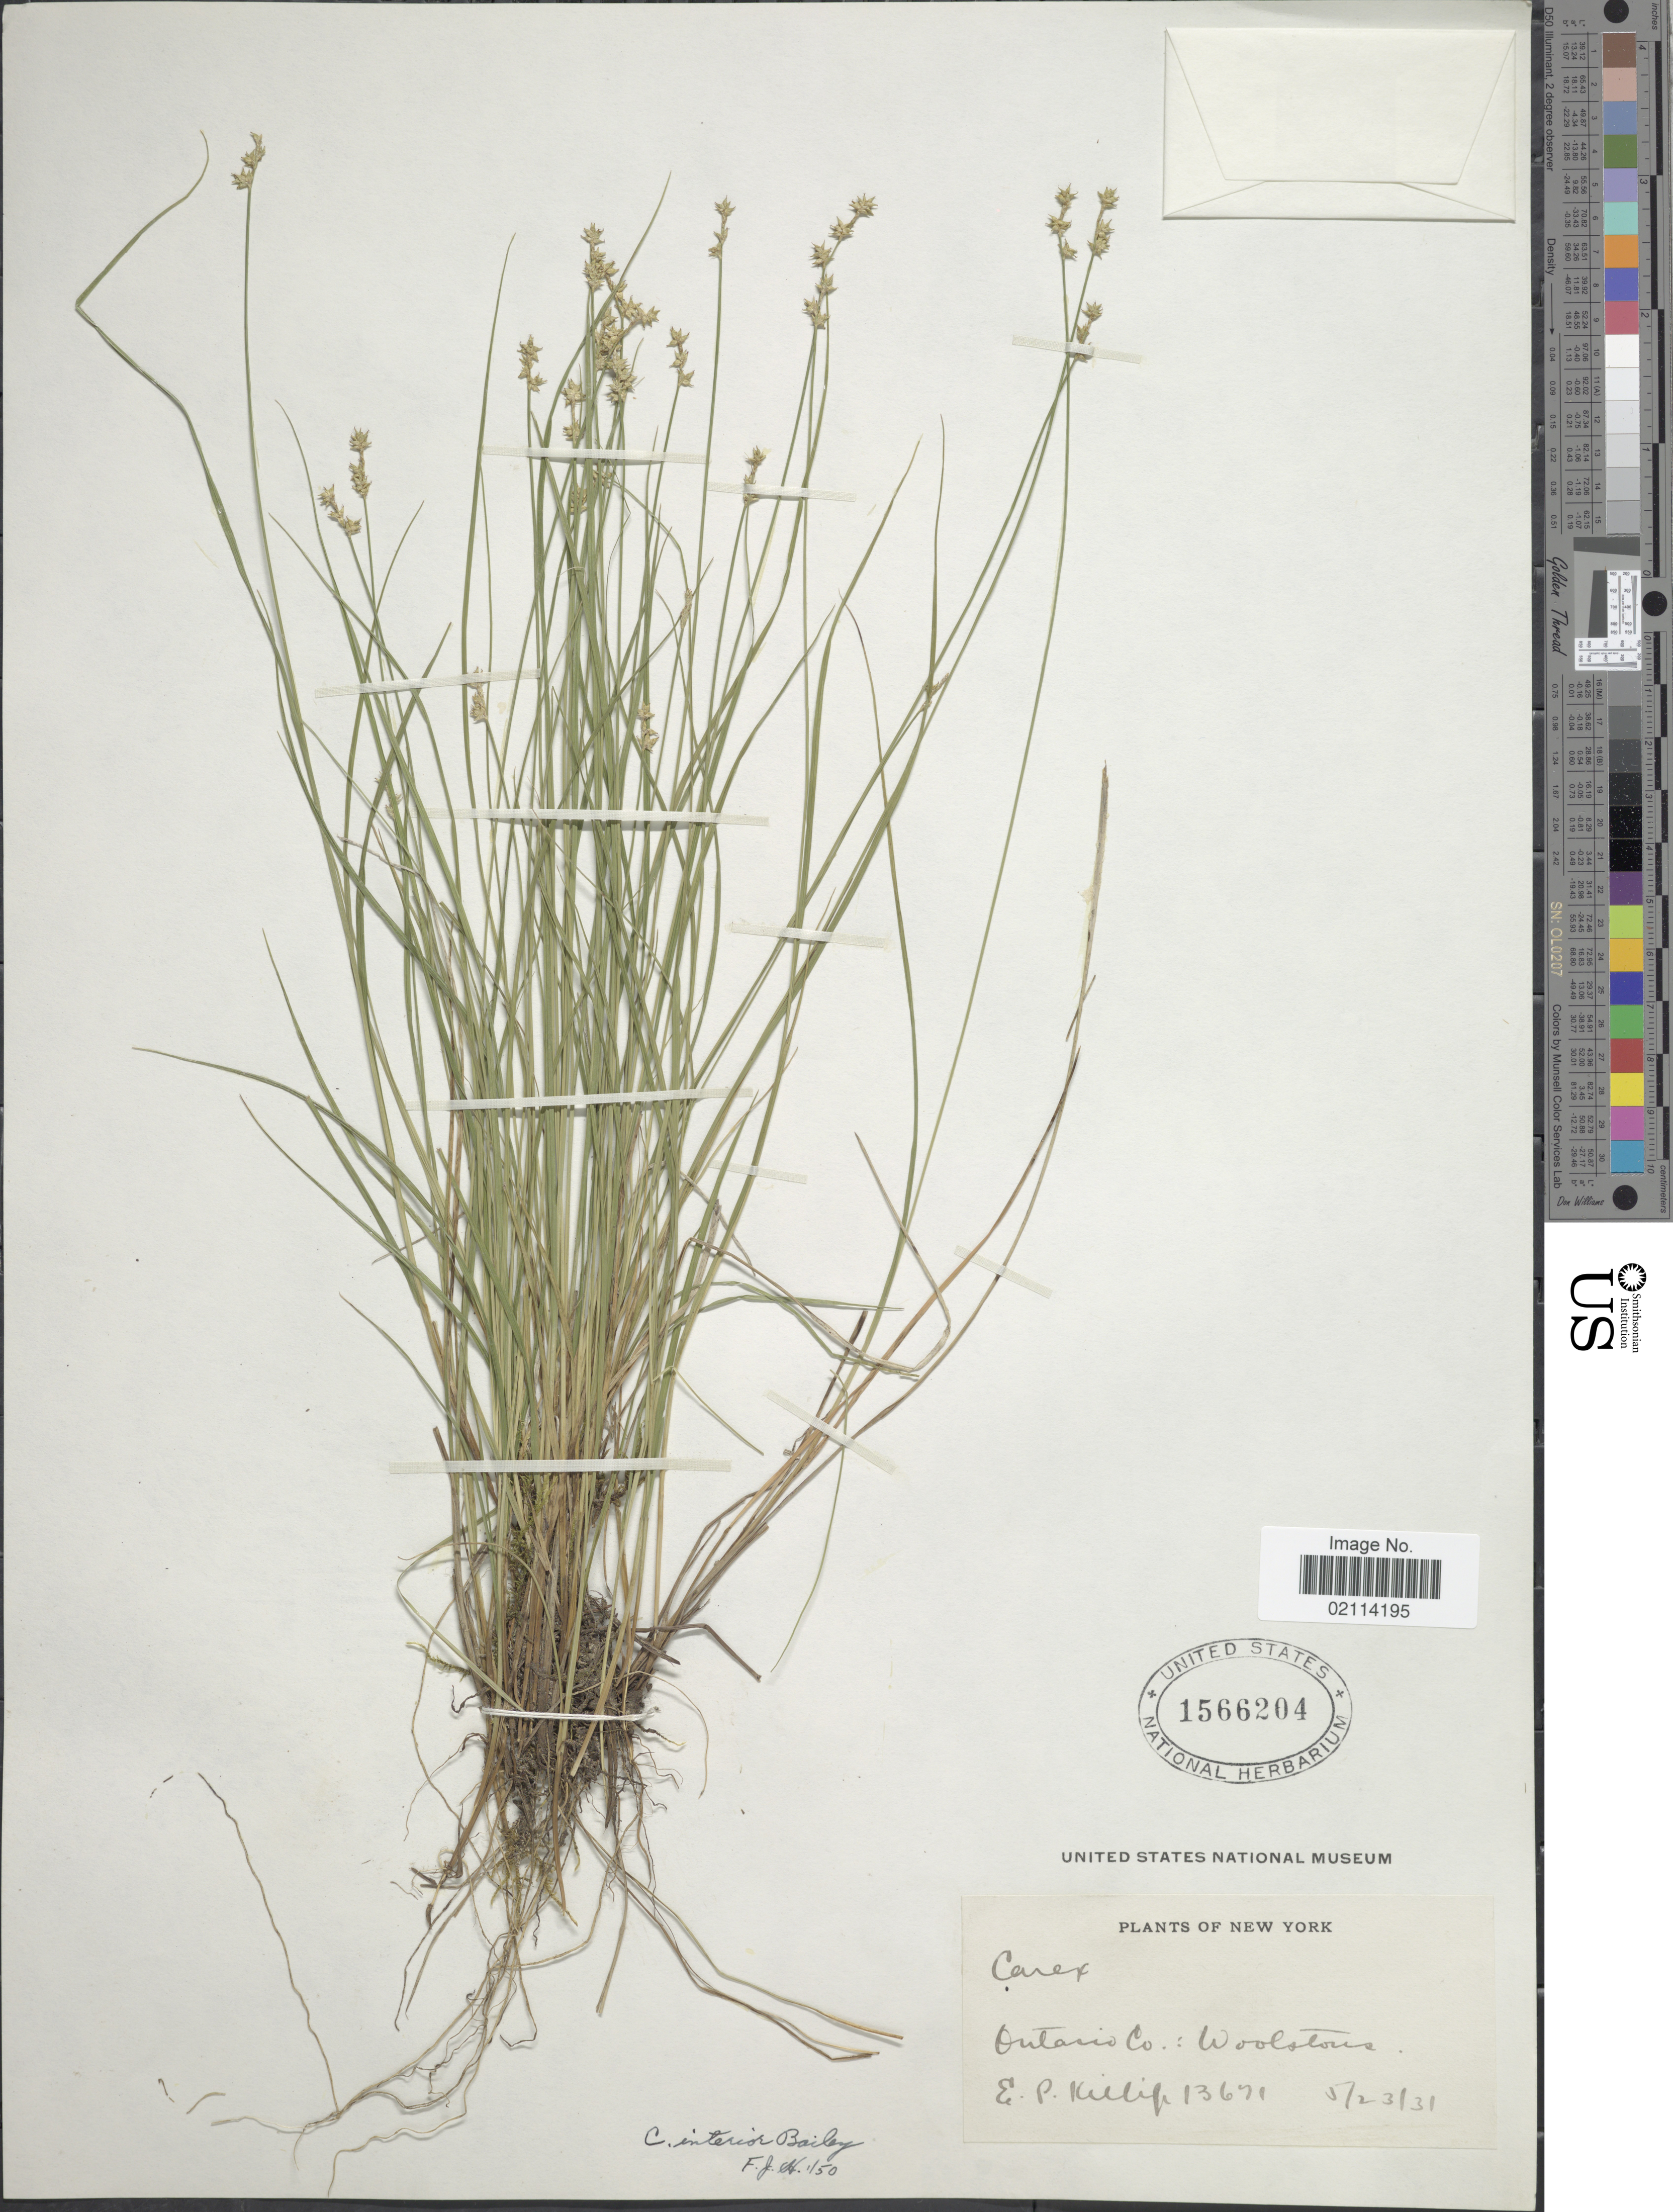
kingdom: Plantae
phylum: Tracheophyta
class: Liliopsida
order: Poales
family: Cyperaceae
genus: Carex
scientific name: Carex interior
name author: L.H. Bailey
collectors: E. P. Killip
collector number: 13671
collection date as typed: Transcribed d/m/y: 23/5/31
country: United States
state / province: New York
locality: Ontario Co.: Woolstrons.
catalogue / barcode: US 1566204